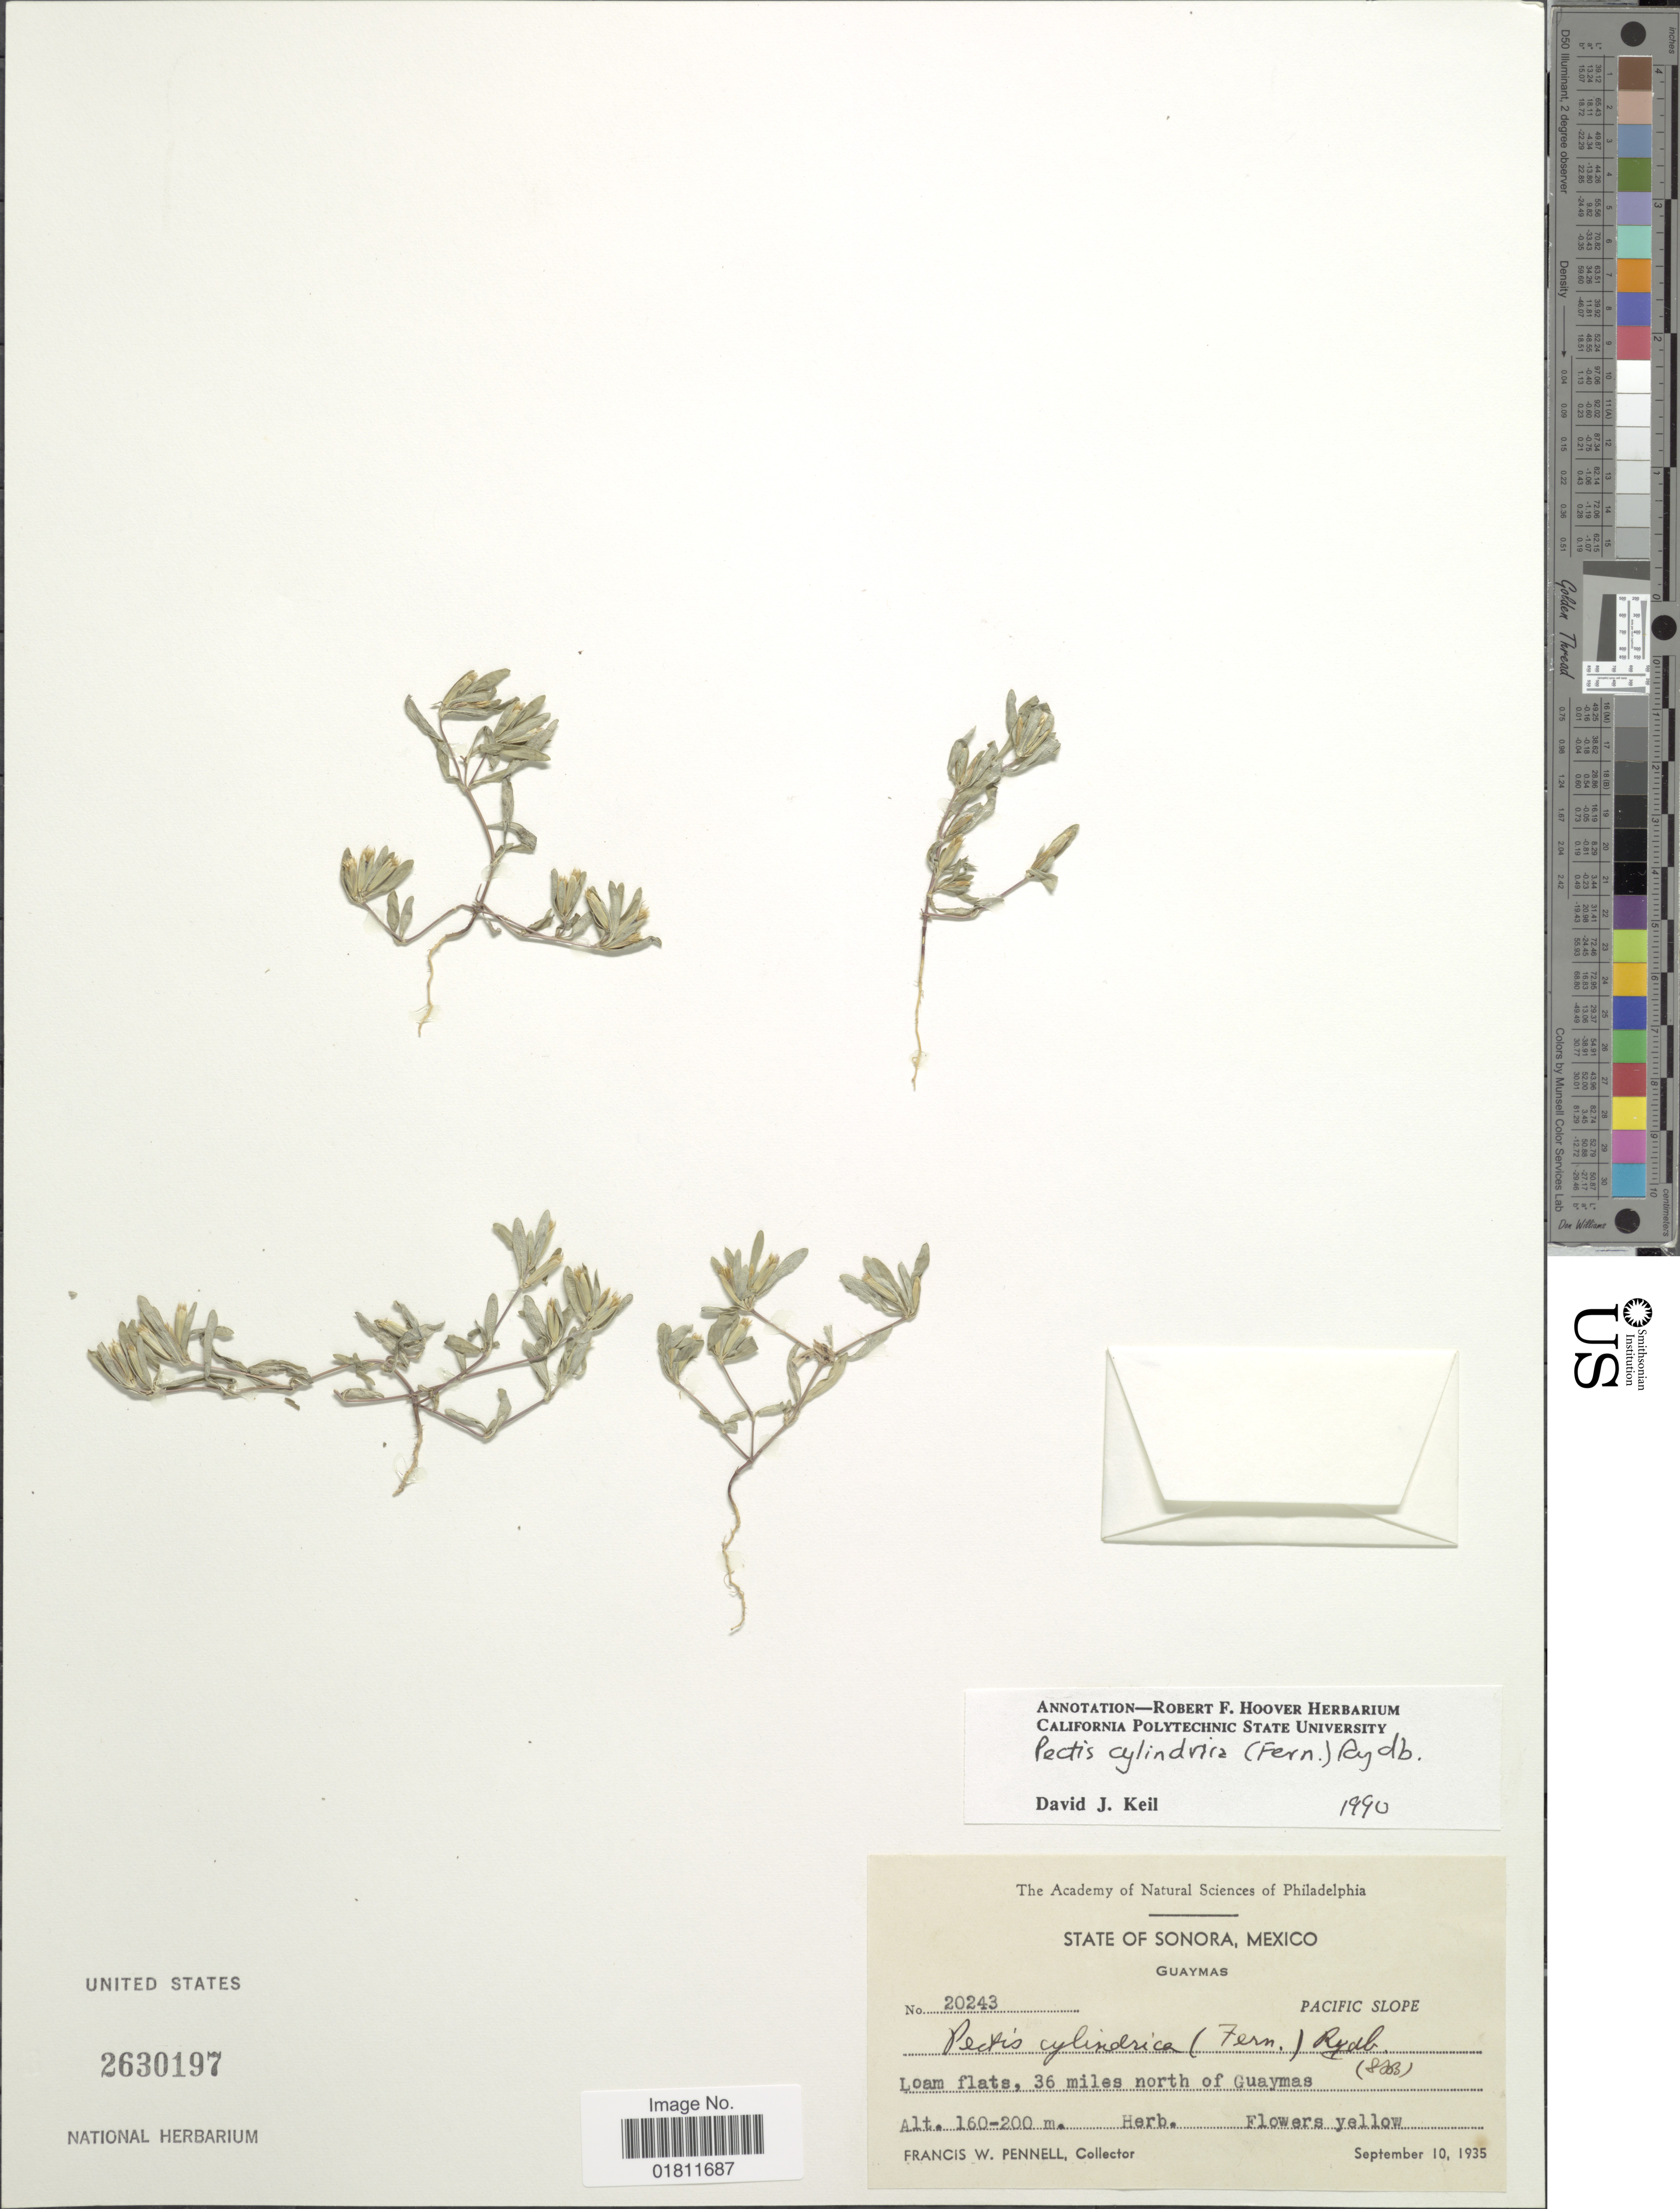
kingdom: Plantae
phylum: Tracheophyta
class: Magnoliopsida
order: Asterales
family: Asteraceae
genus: Pectis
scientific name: Pectis cylindrica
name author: (Fernald) Rydb.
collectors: F. W. Pennell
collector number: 20243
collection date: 1935-09-10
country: Mexico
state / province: Sonora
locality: State of Sonora, Mexico. Pacific Slope. Loam flats, 36 miles north of Guaymas.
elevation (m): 160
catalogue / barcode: US 2630197